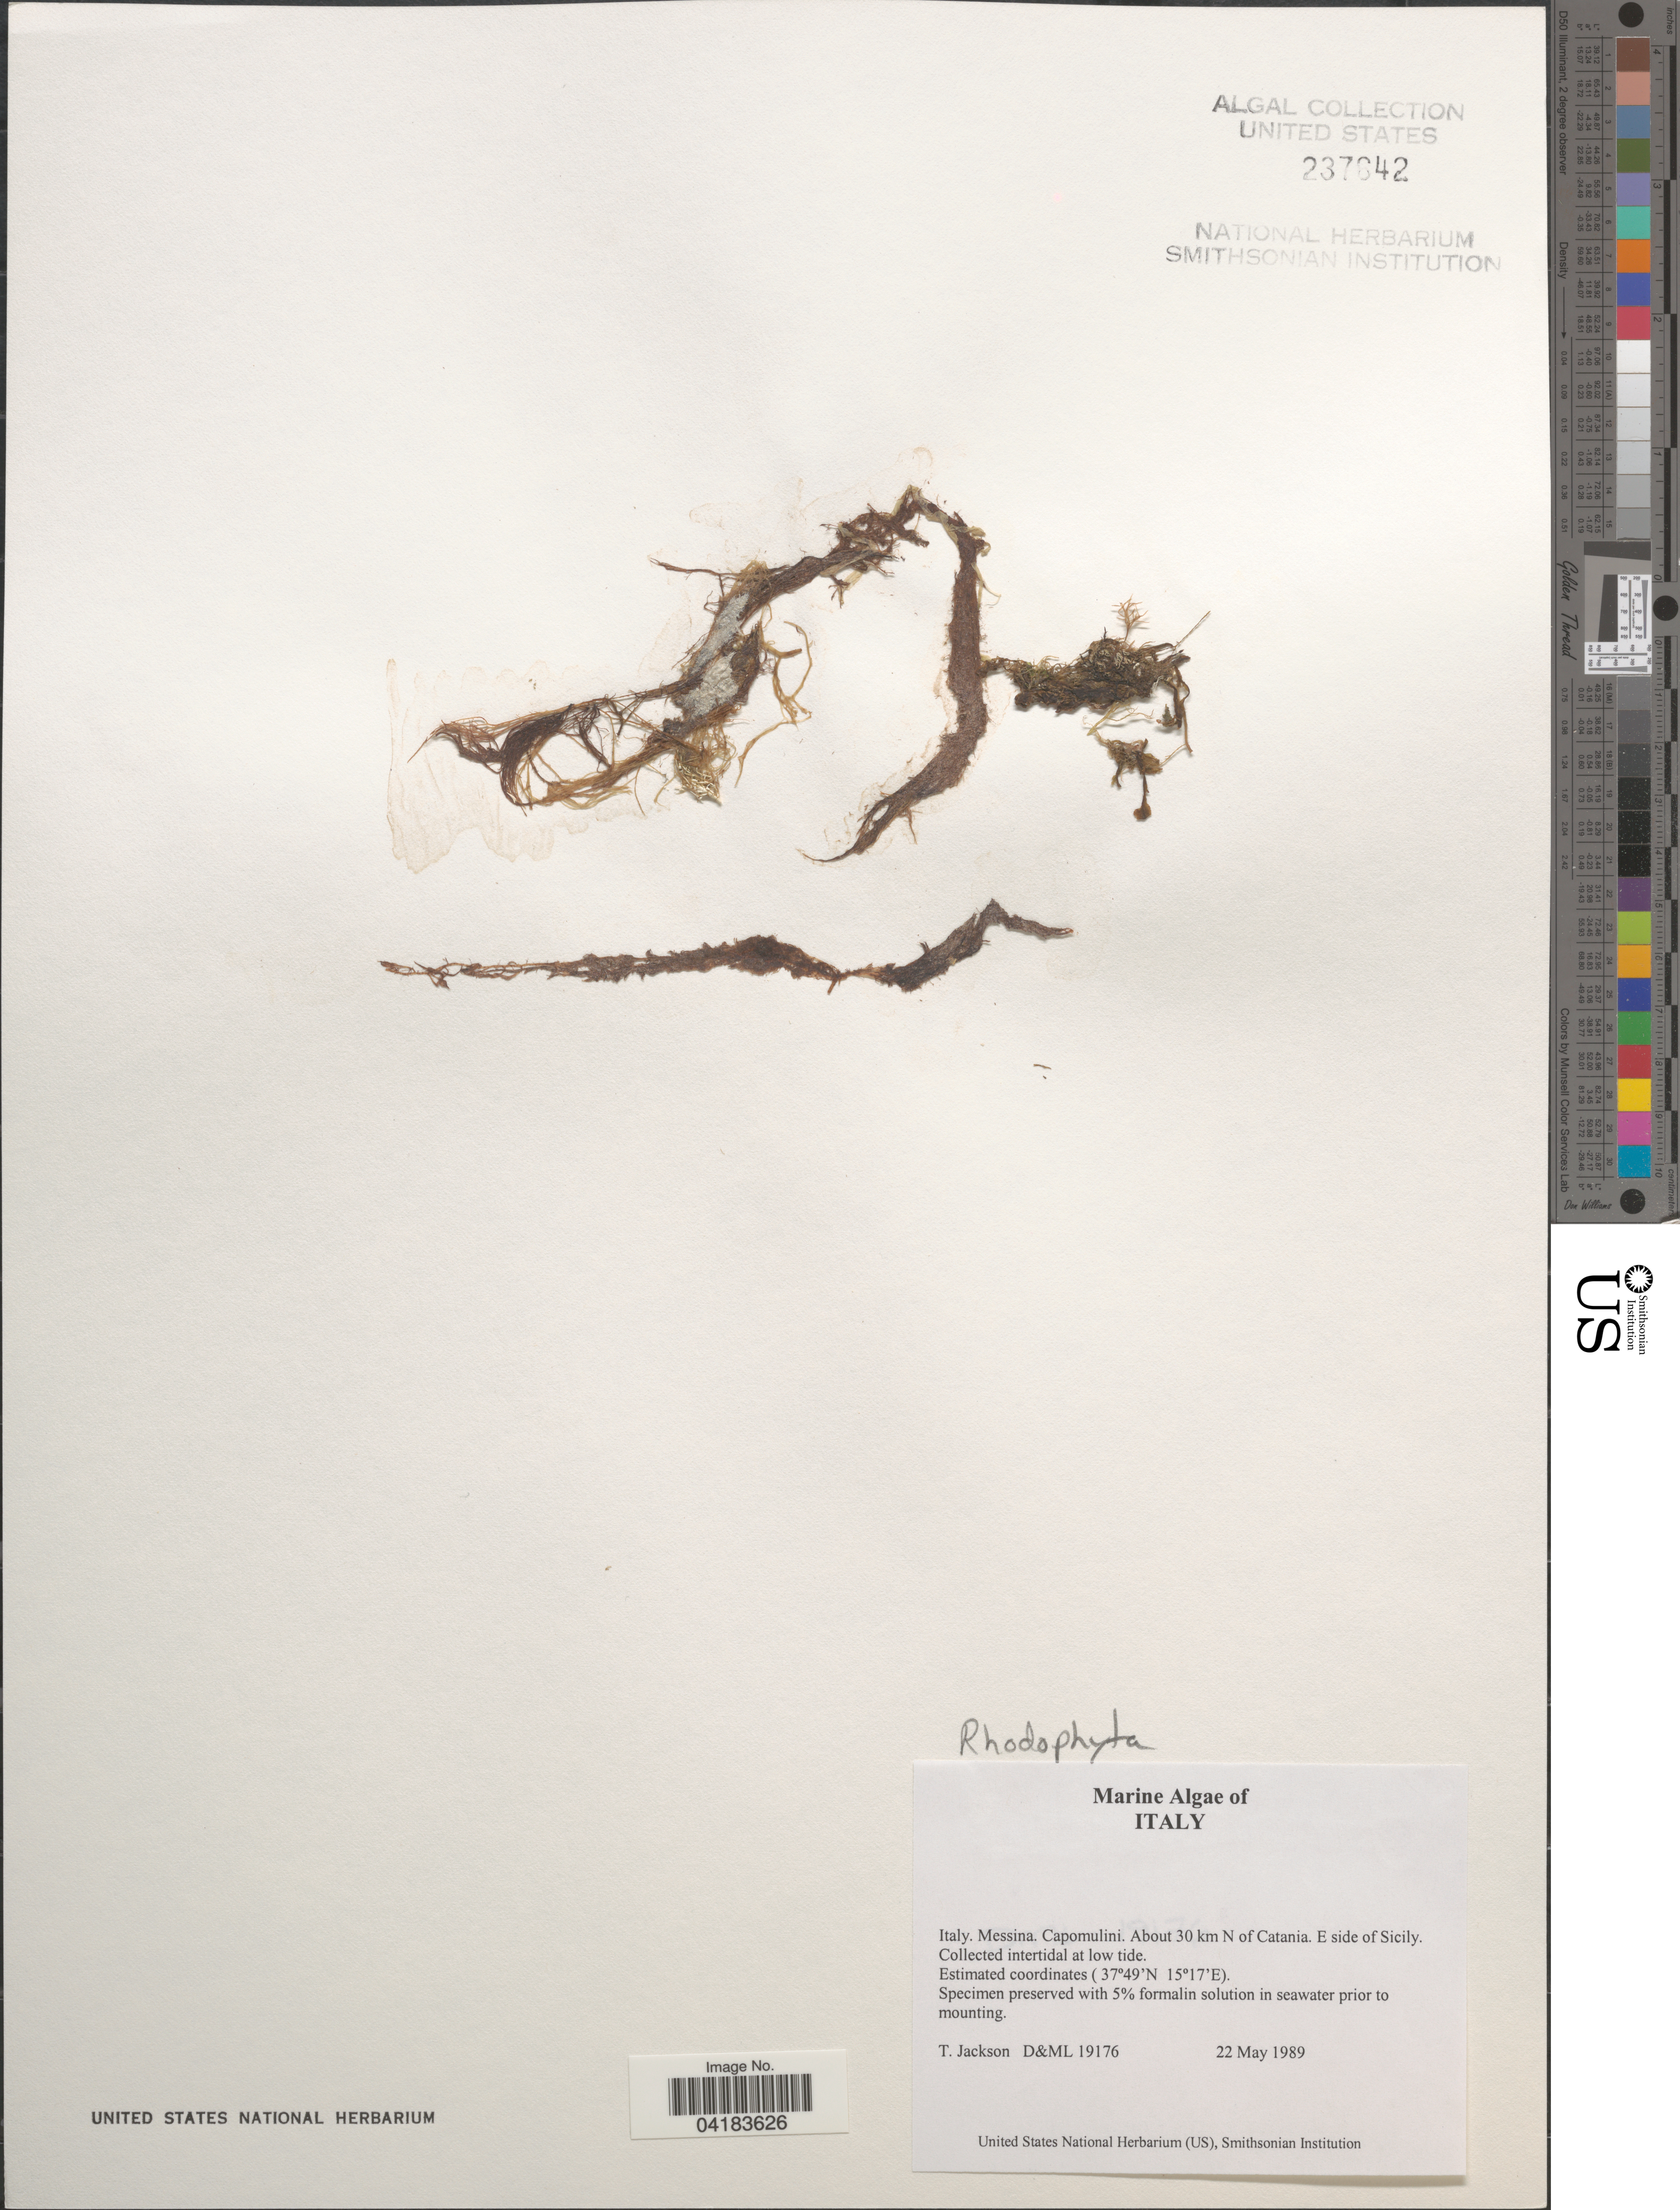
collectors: T. Jackson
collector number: D&ML19176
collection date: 1989-05-22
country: Italy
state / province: Siciliana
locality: Messina. Capomulini. About 30 km N of Catania. E side of Sicily.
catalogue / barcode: US 237642